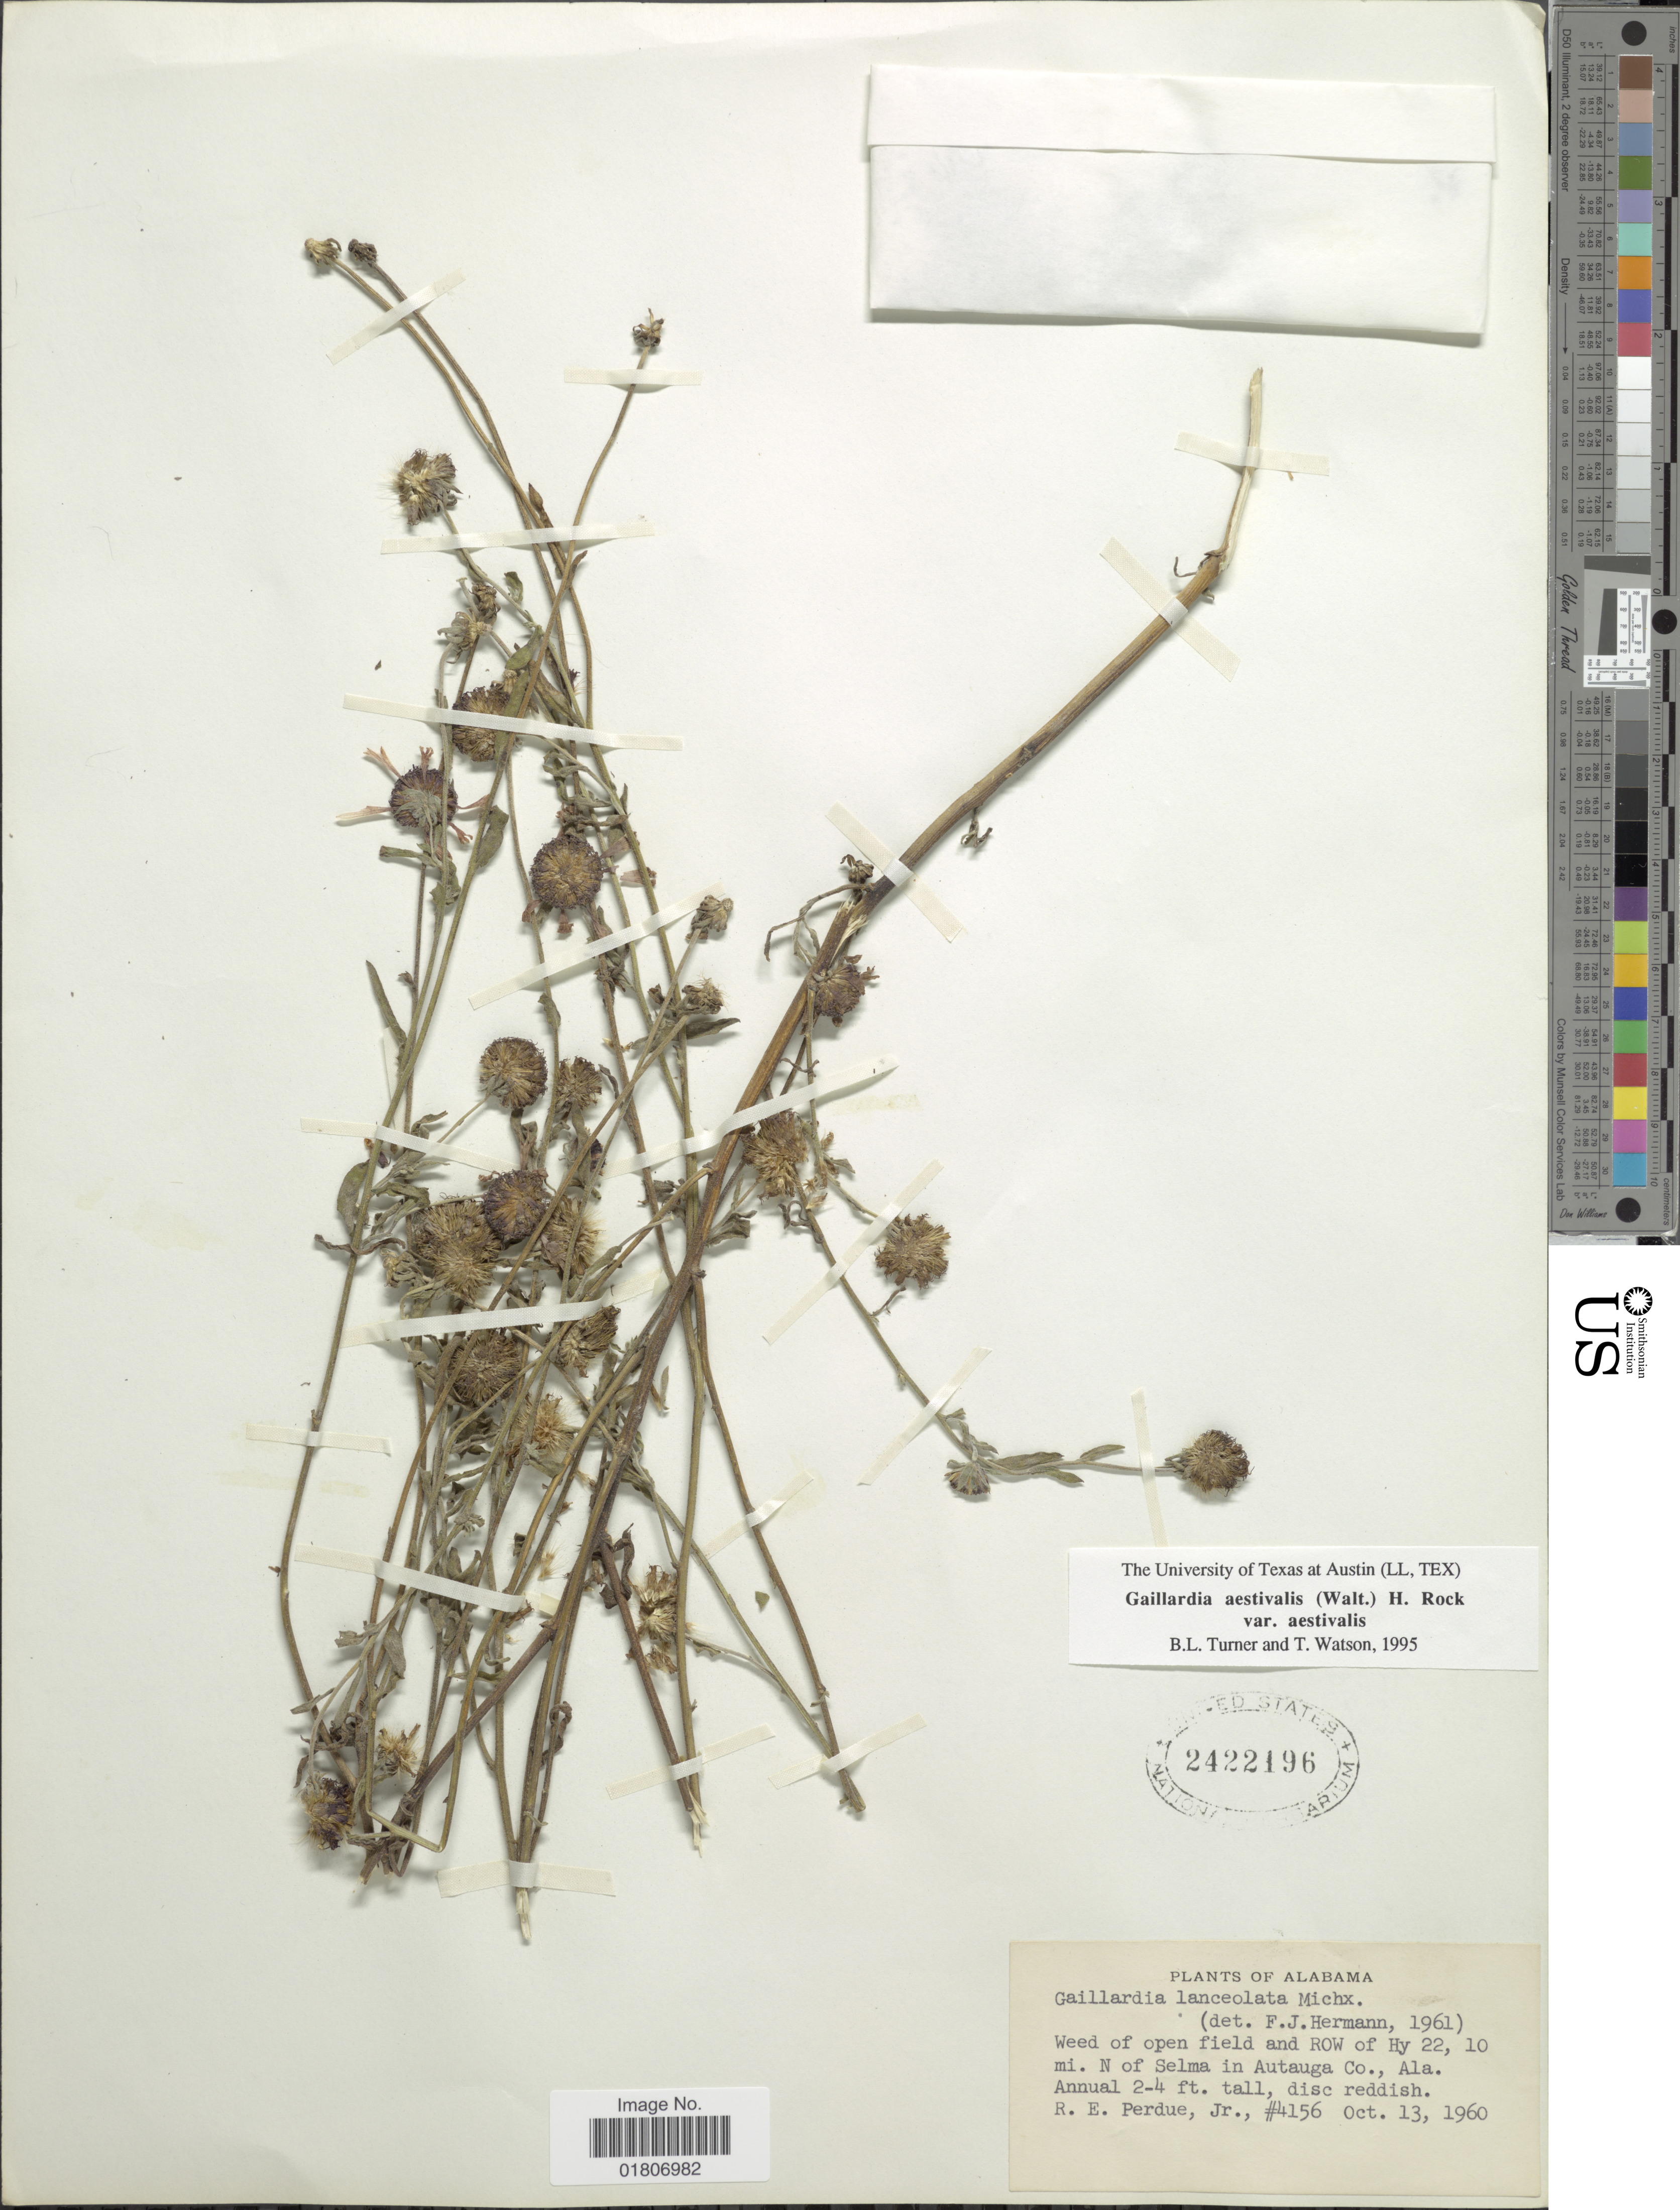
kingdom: Plantae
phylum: Tracheophyta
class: Magnoliopsida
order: Asterales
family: Asteraceae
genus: Gaillardia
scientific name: Gaillardia aestivalis var. aestivalis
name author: (Walter) H. Rock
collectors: R. E. Perdue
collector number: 4156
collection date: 1960-10-13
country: United States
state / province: Alabama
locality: ROW of Hy 22, 10 mi. N of Selma in Autauga Co.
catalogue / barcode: US 2422196